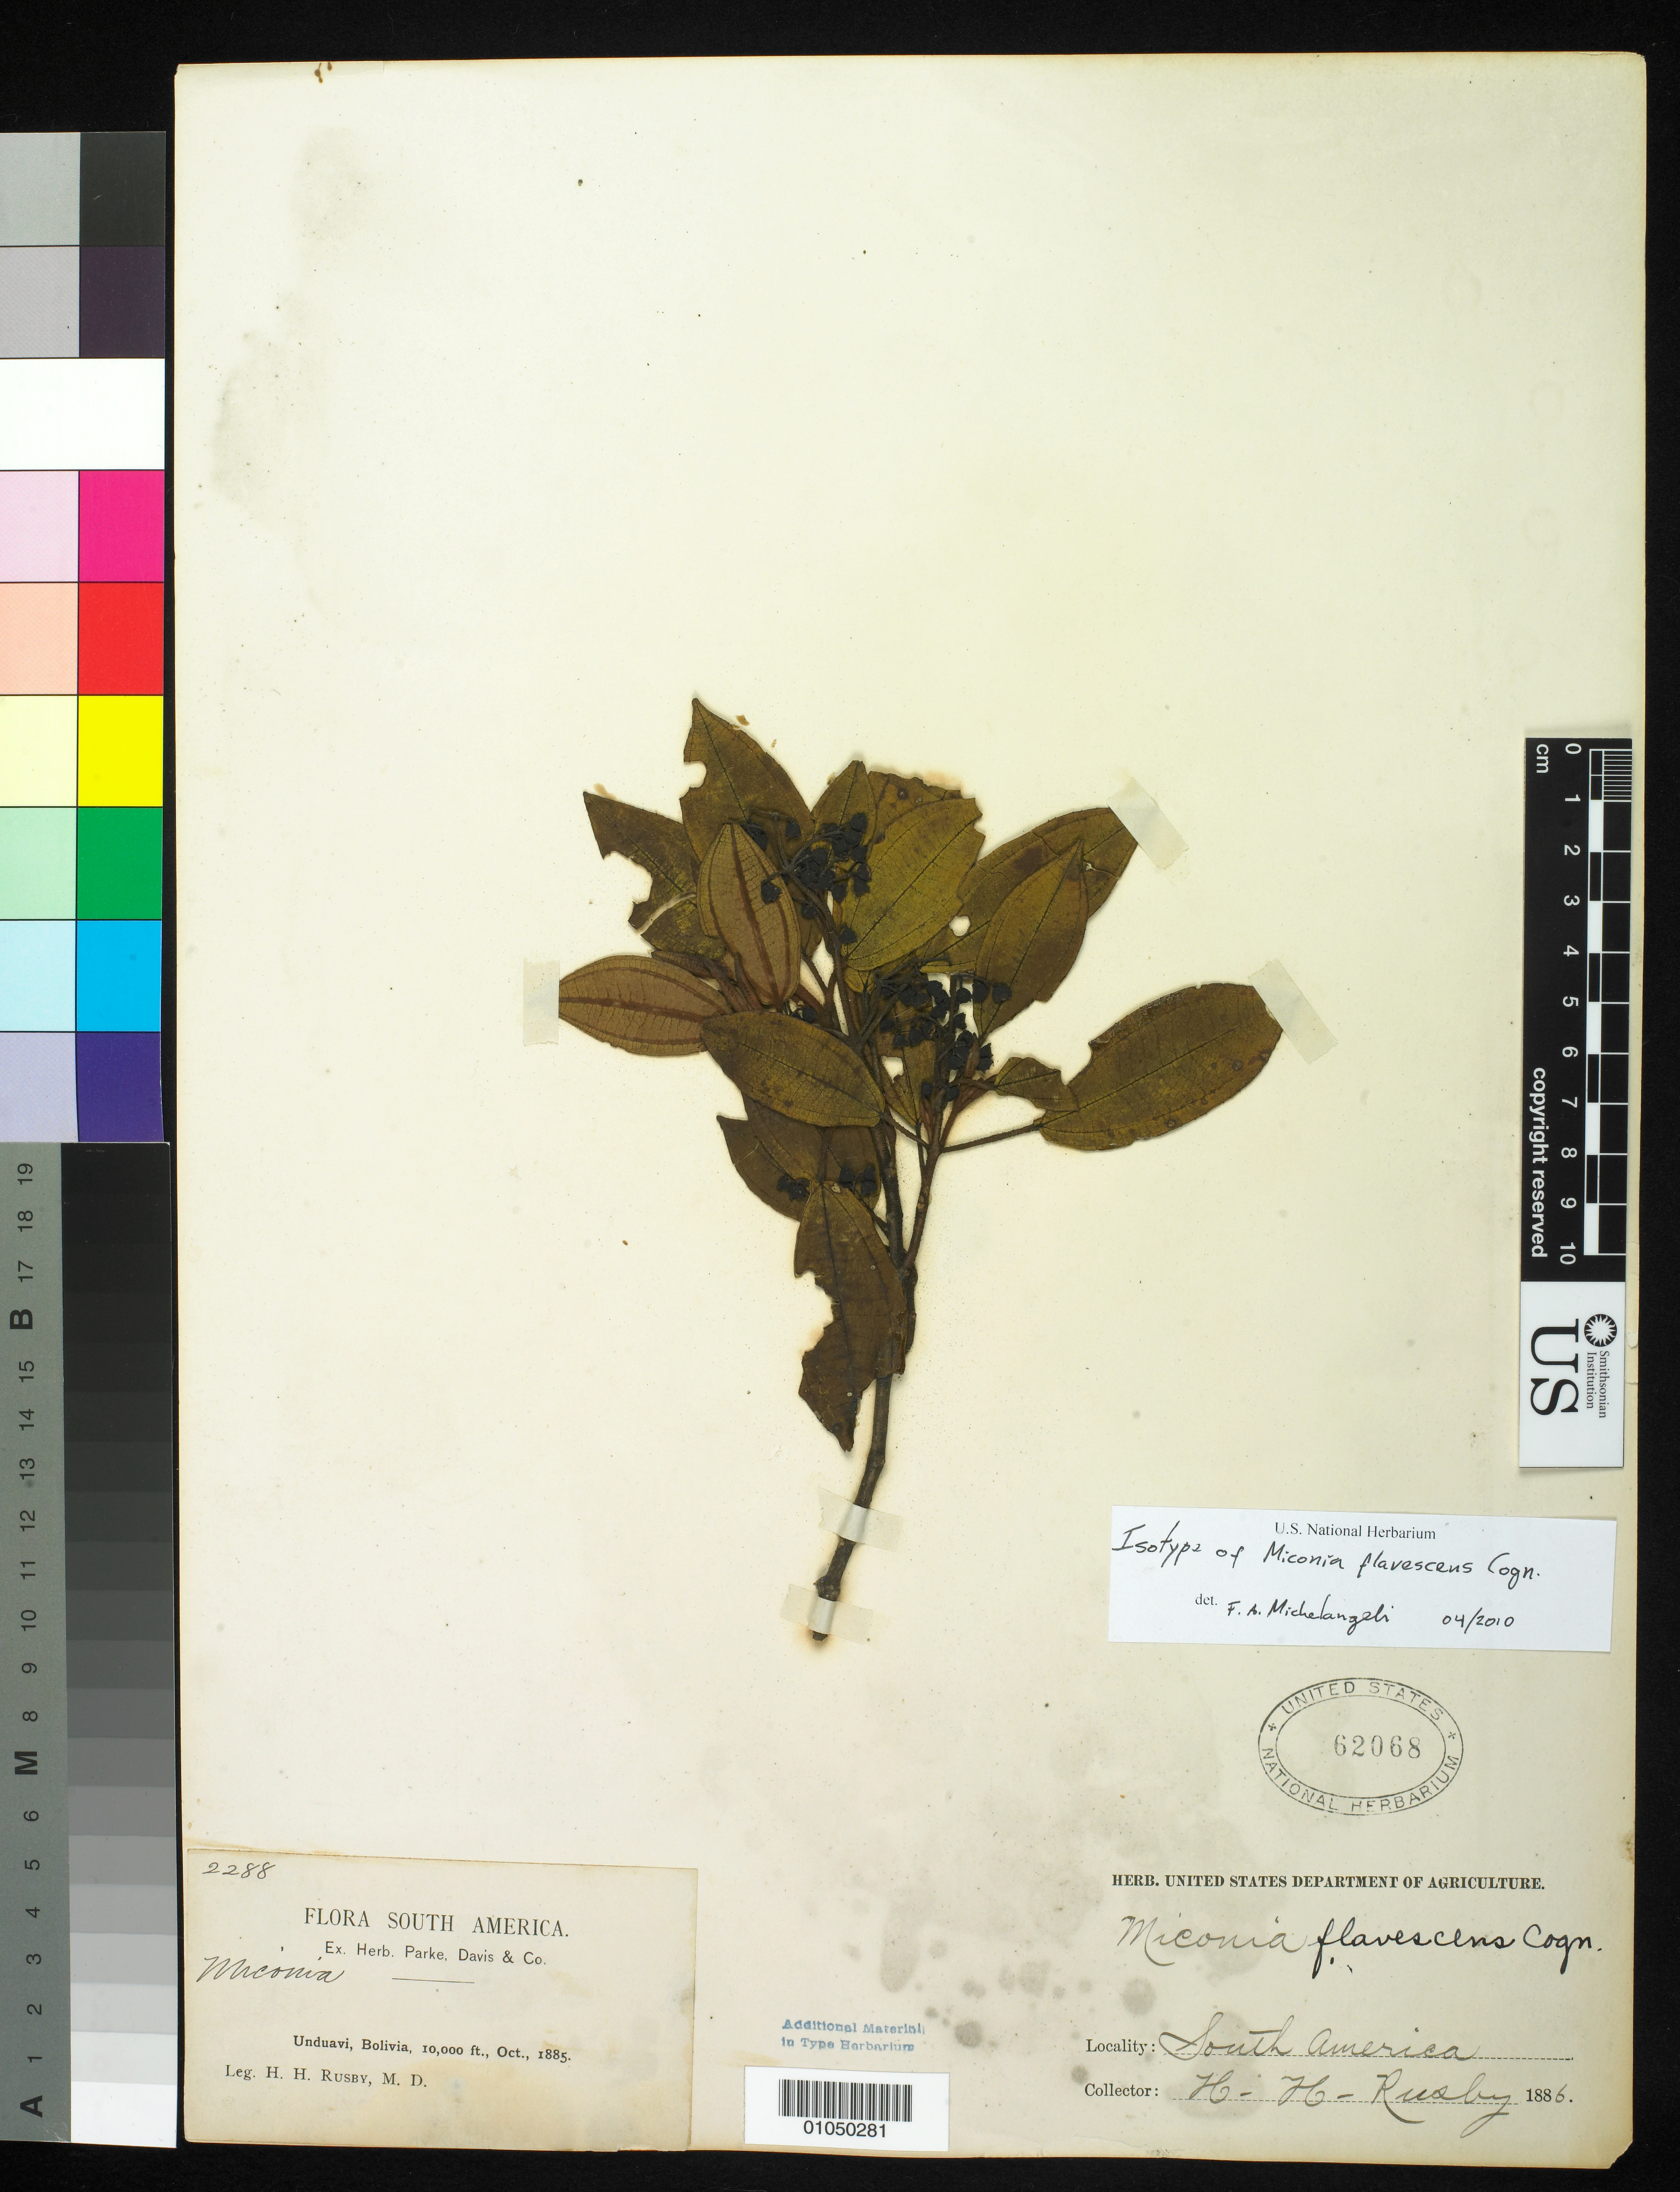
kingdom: Plantae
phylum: Tracheophyta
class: Magnoliopsida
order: Myrtales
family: Melastomataceae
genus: Miconia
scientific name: Miconia flavescens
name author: Cogn.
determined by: Michelangeli, F. A.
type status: Isotype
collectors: H. H. Rusby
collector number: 2288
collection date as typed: Oct., 1885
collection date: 1885-10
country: Bolivia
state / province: La Paz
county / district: Nor Yungas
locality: Unduavi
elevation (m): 3048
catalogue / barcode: US 62068